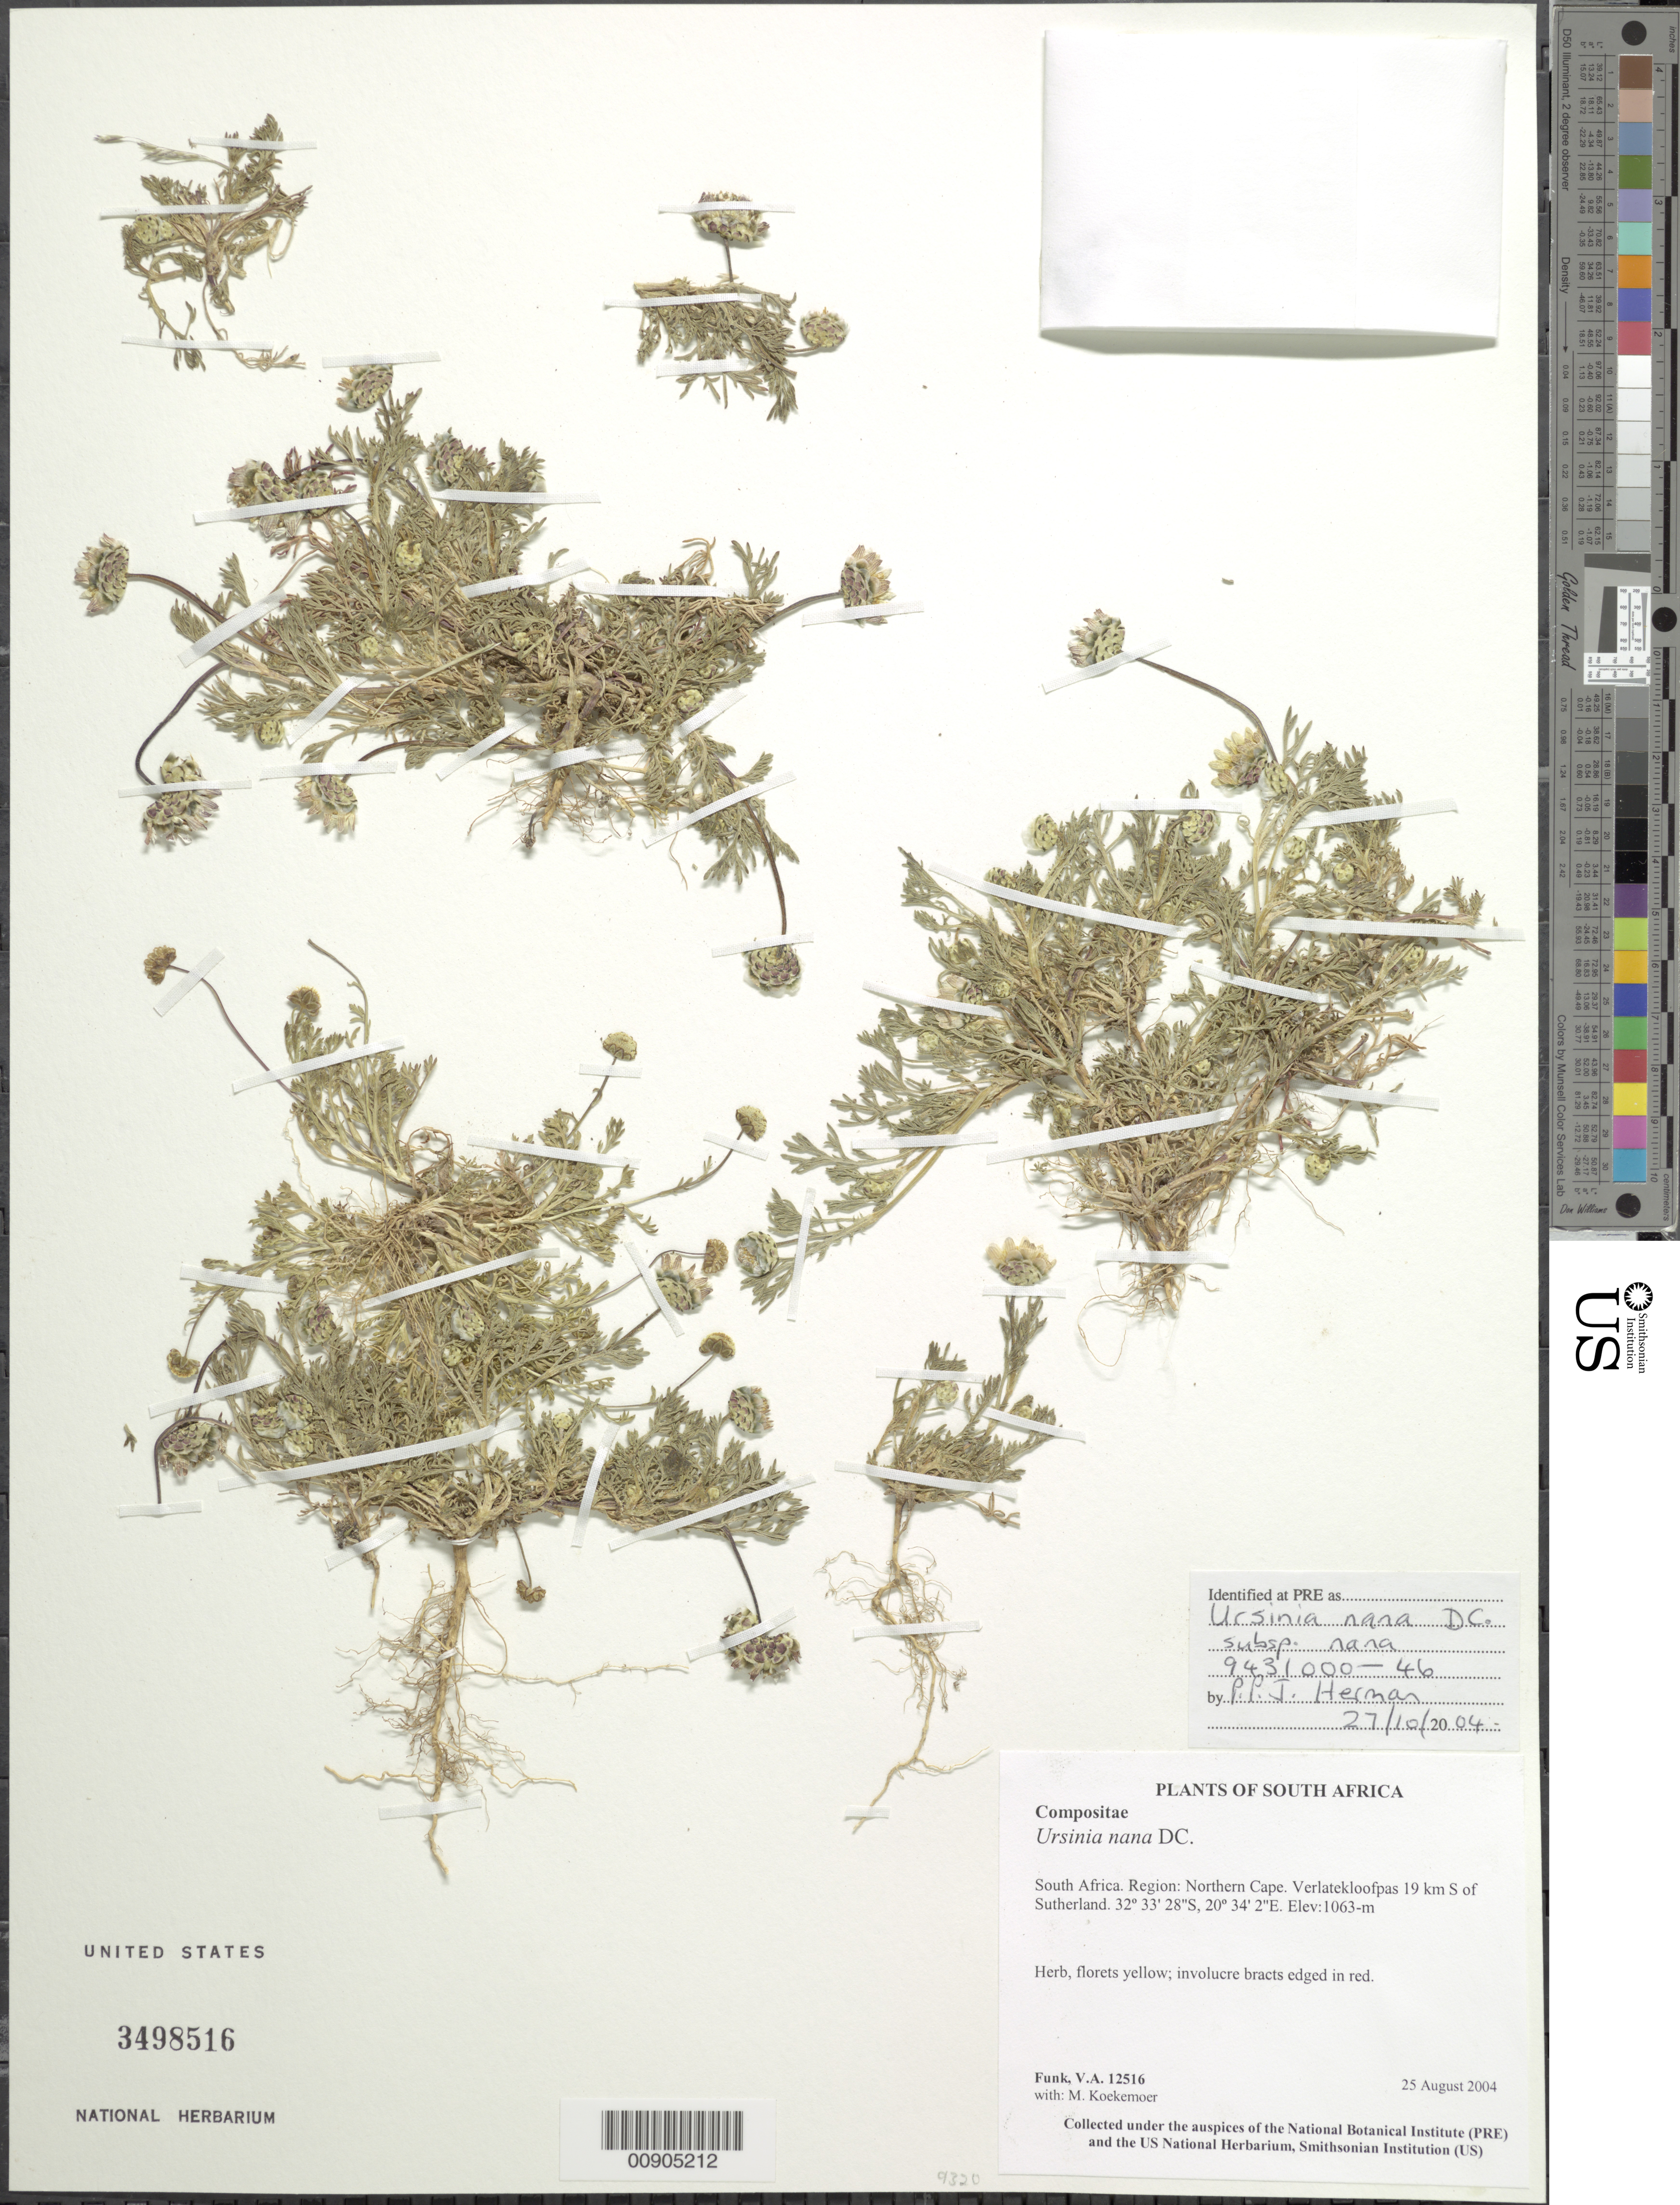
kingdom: Plantae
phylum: Tracheophyta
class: Magnoliopsida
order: Asterales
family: Asteraceae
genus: Ursinia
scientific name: Ursinia nana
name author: DC.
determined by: Herman, P. P. J.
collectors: V. Funk & M. Koekemoer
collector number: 12516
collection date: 2004-08-25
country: South Africa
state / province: Northern Cape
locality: Verlatekloofpas, 19 km S of Sutherland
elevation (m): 1063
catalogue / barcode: US 3498516